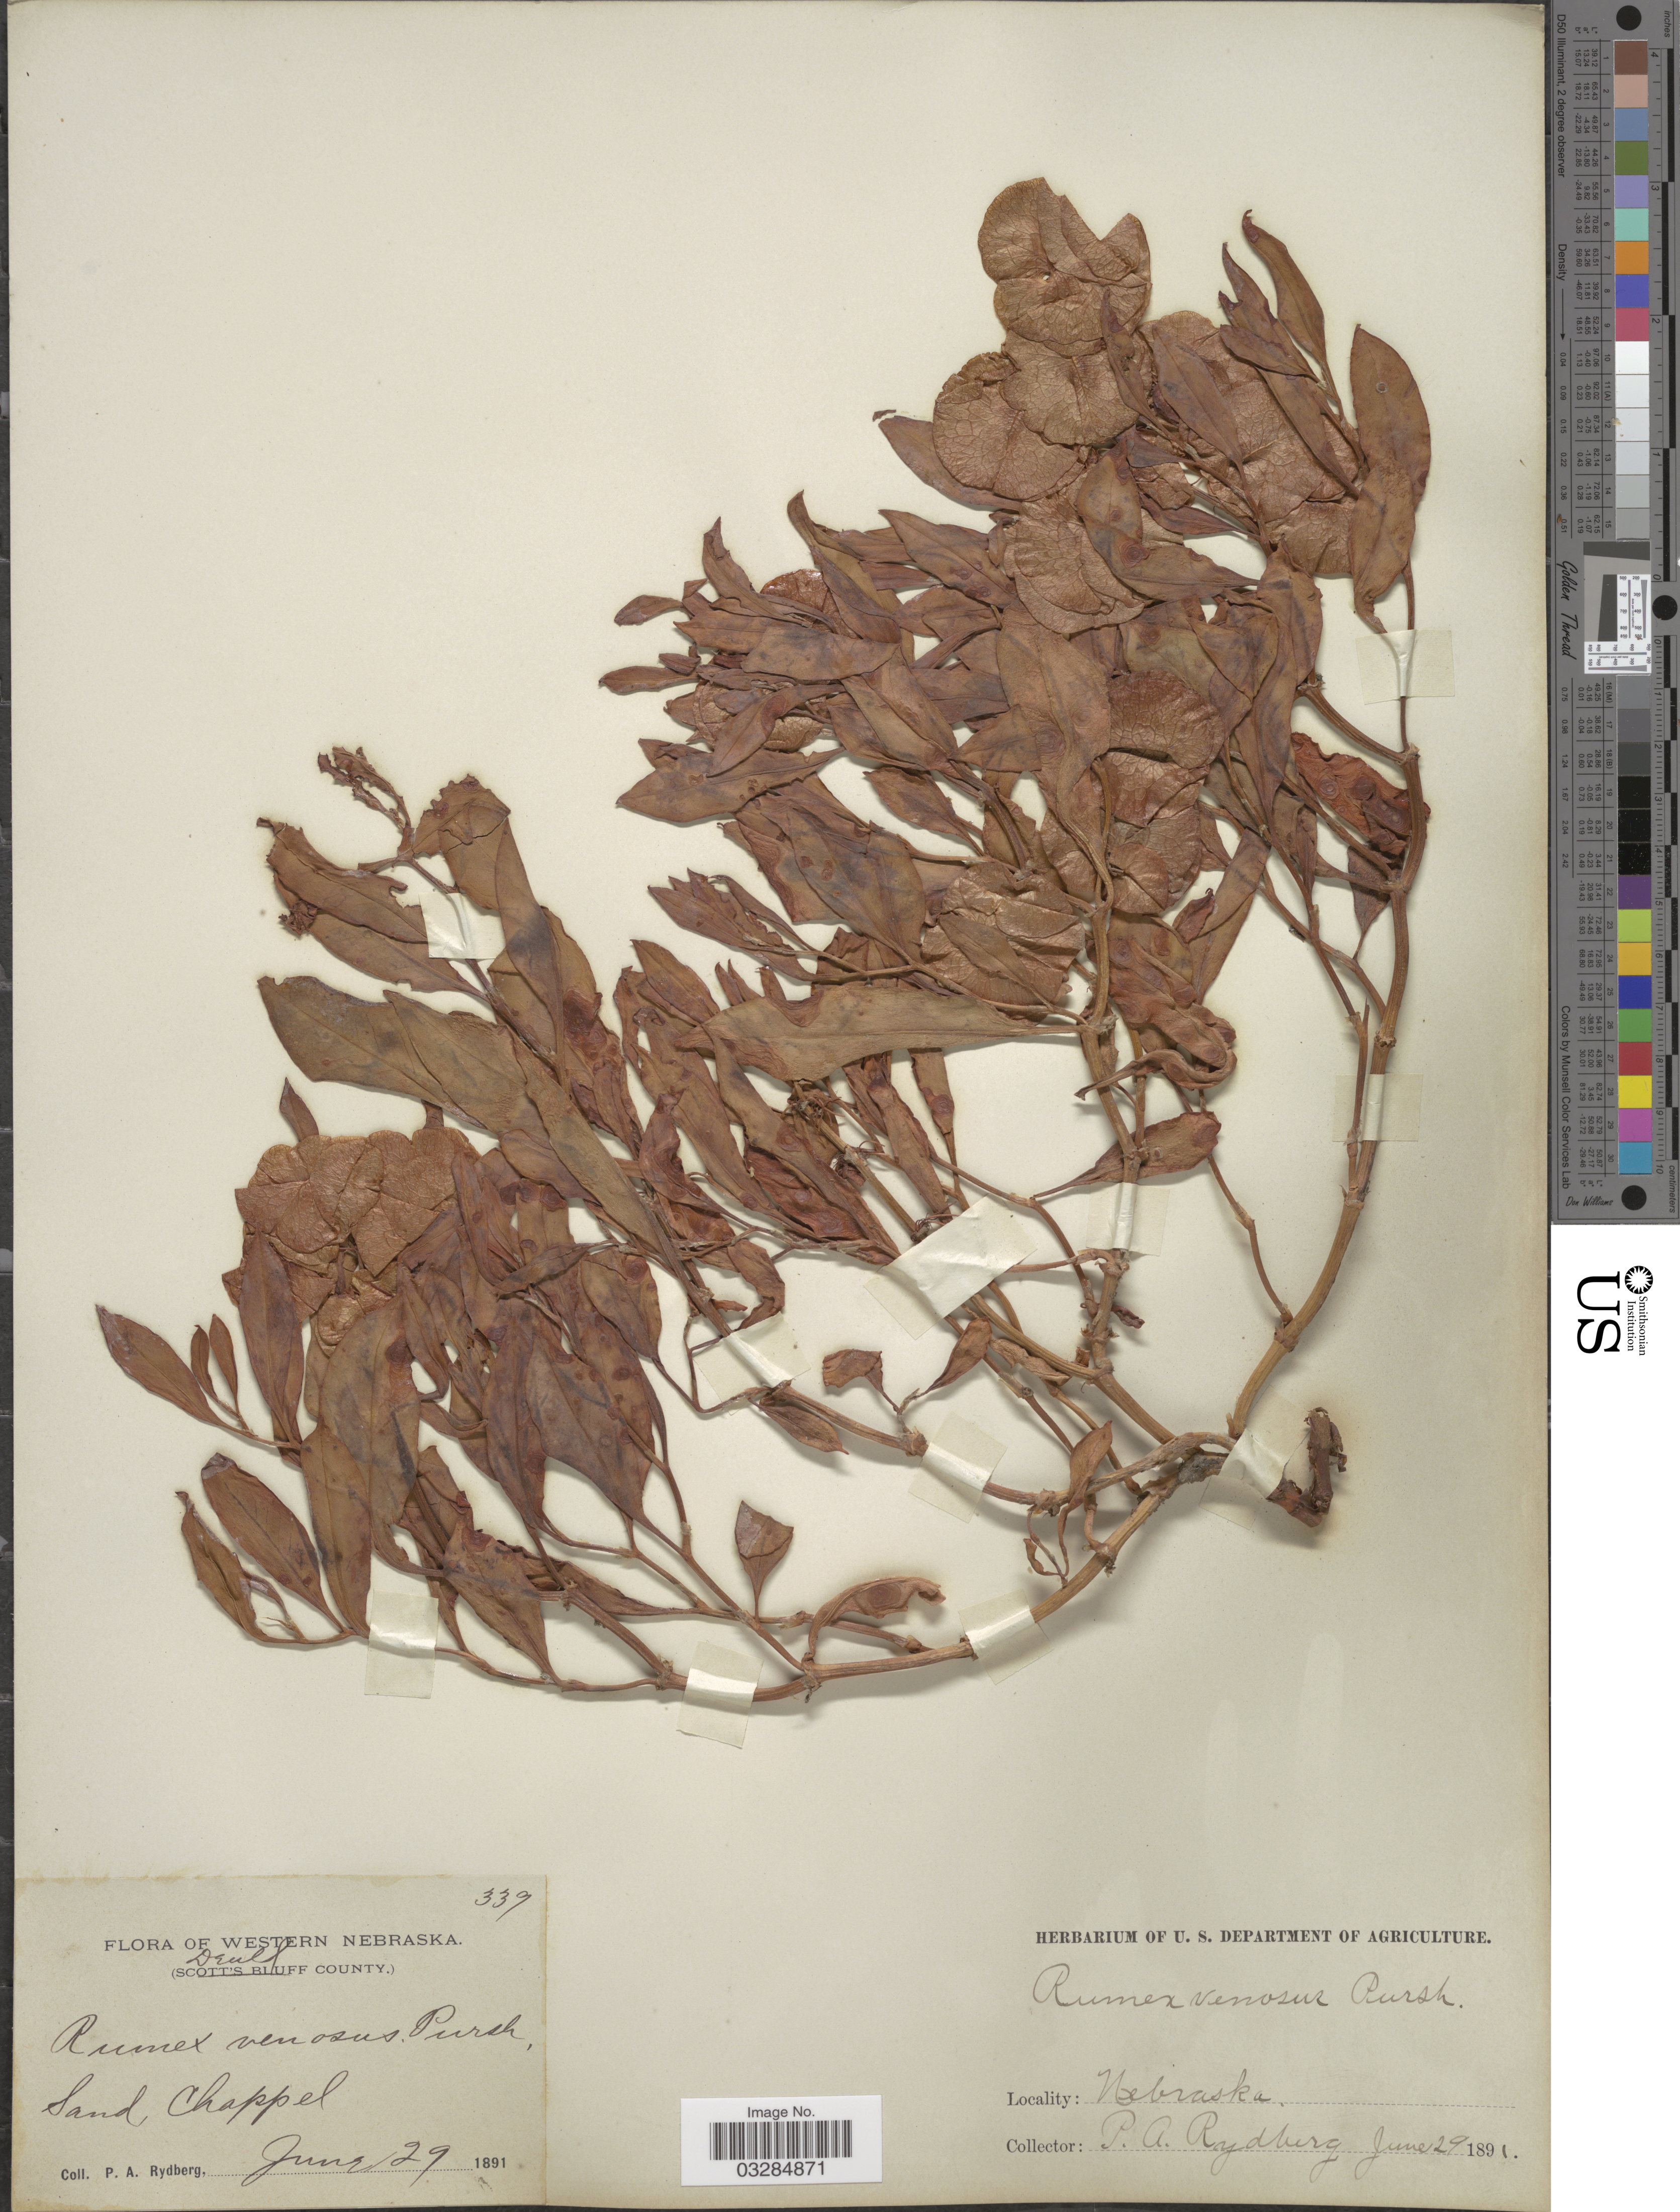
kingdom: Plantae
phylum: Tracheophyta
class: Magnoliopsida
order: Caryophyllales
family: Polygonaceae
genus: Rumex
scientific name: Rumex venosus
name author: Pursh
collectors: P. A. Rydberg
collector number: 339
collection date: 1891-06-29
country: United States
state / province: Nebraska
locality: Western Nebraska. (Deuel County). Sand, Chappel.